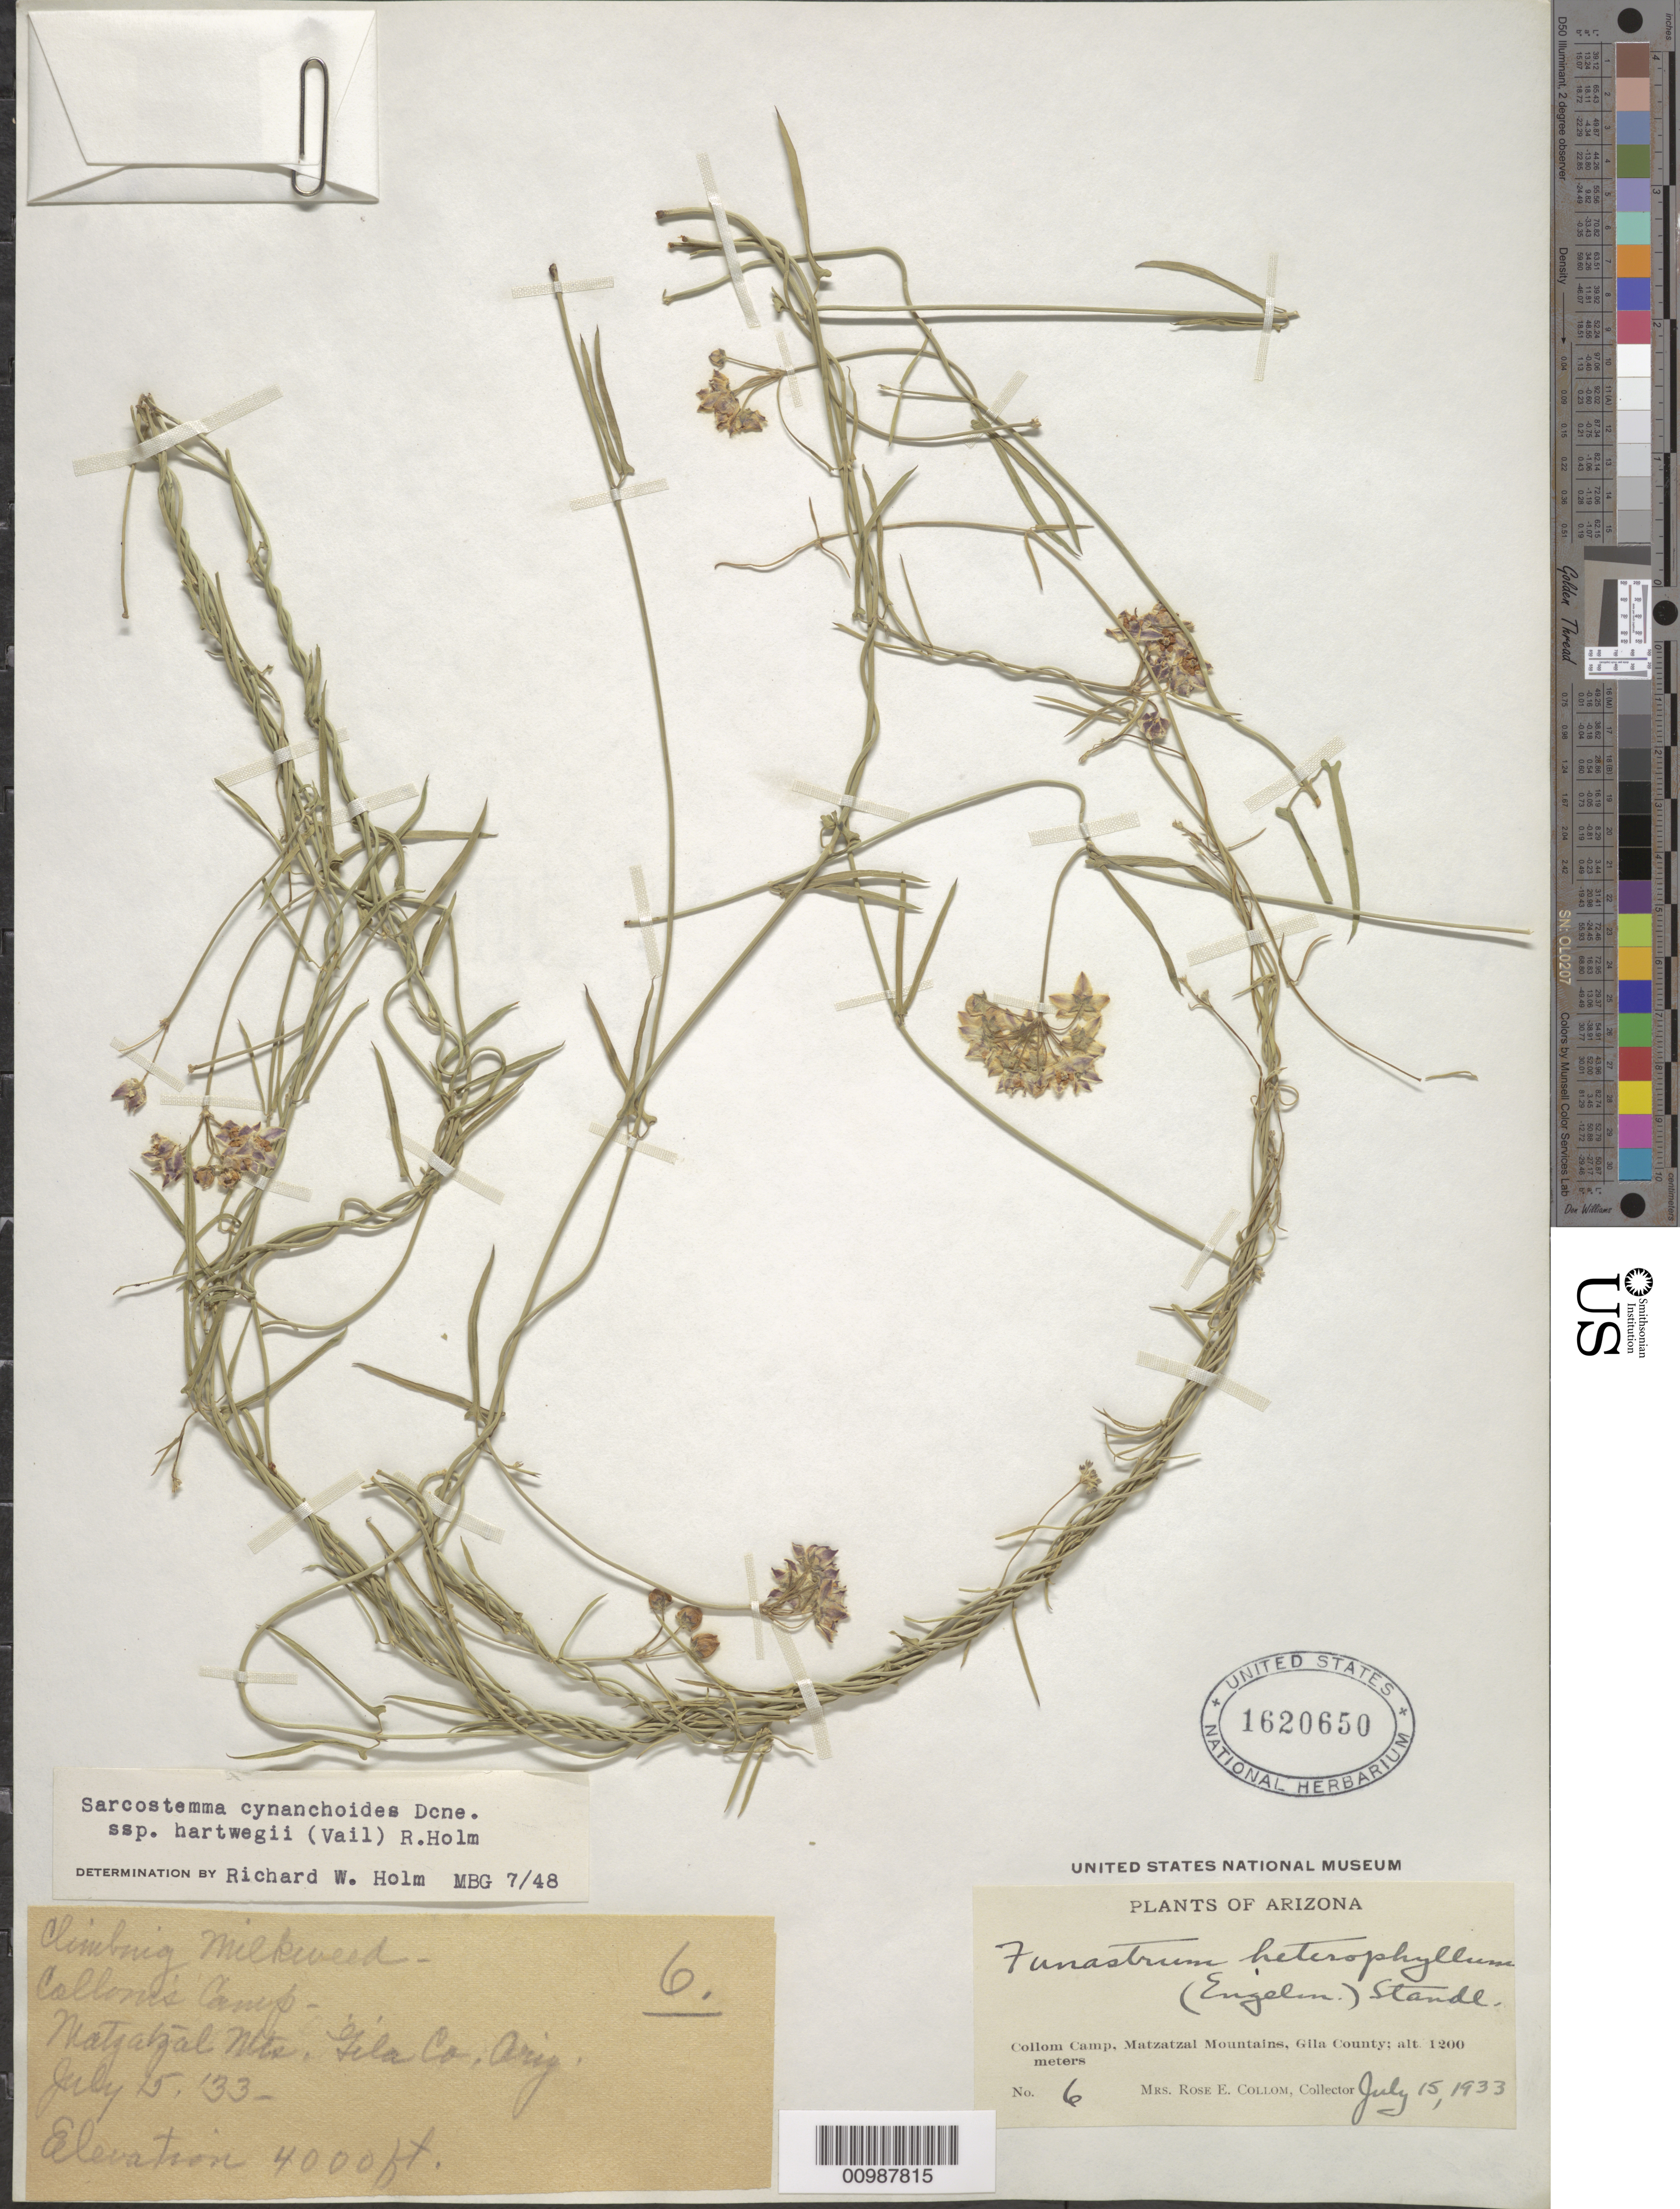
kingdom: Plantae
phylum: Tracheophyta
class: Magnoliopsida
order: Gentianales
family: Apocynaceae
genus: Sarcostemma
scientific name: Sarcostemma cynanchoides subsp. hartwegii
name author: (Vail) R.W. Holm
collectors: R. E. Collom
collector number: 6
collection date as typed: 15 Jul 1933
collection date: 1933-07-15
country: United States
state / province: Arizona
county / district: Gila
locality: Collom Camp, Matzatzal Mountains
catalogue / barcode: US 1620650